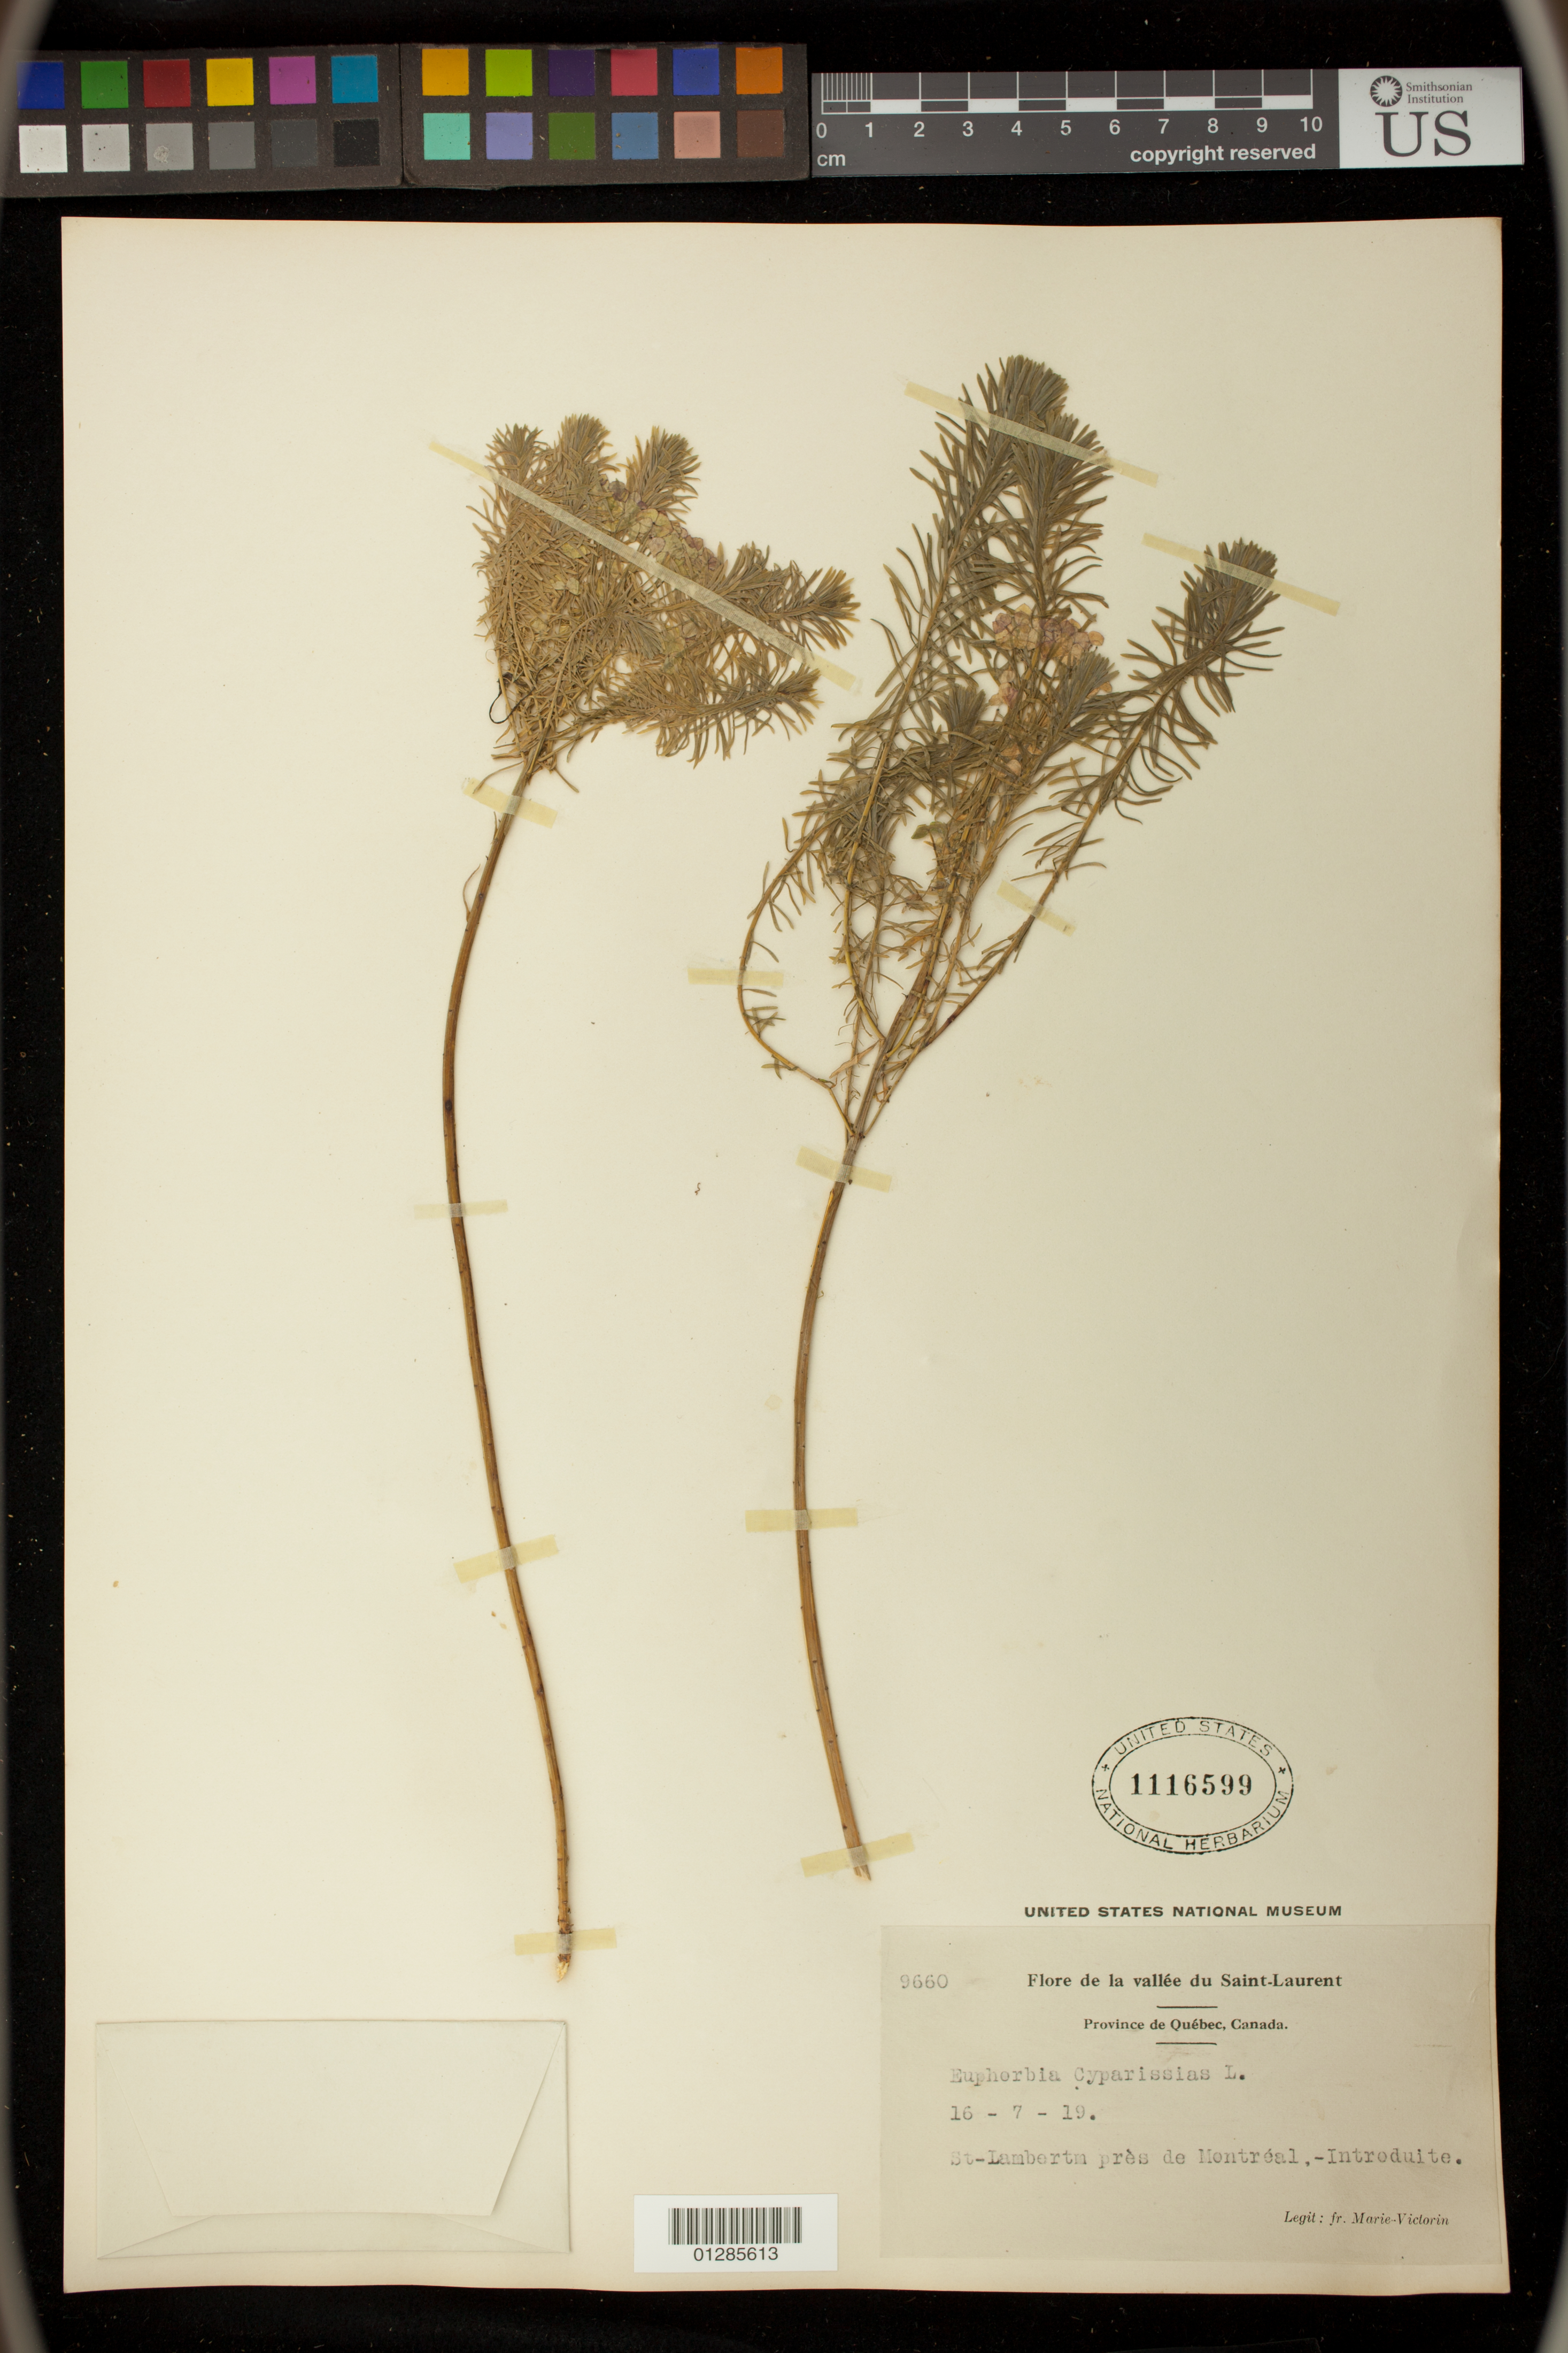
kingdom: Plantae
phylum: Tracheophyta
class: Magnoliopsida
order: Malpighiales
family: Euphorbiaceae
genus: Euphorbia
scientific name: Euphorbia cyparissias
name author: L.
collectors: M. Victorin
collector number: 9660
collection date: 1919-07-16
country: Canada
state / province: Quebec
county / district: Montreal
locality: St-Lambertm pres de Montreal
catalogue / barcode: US 1116599